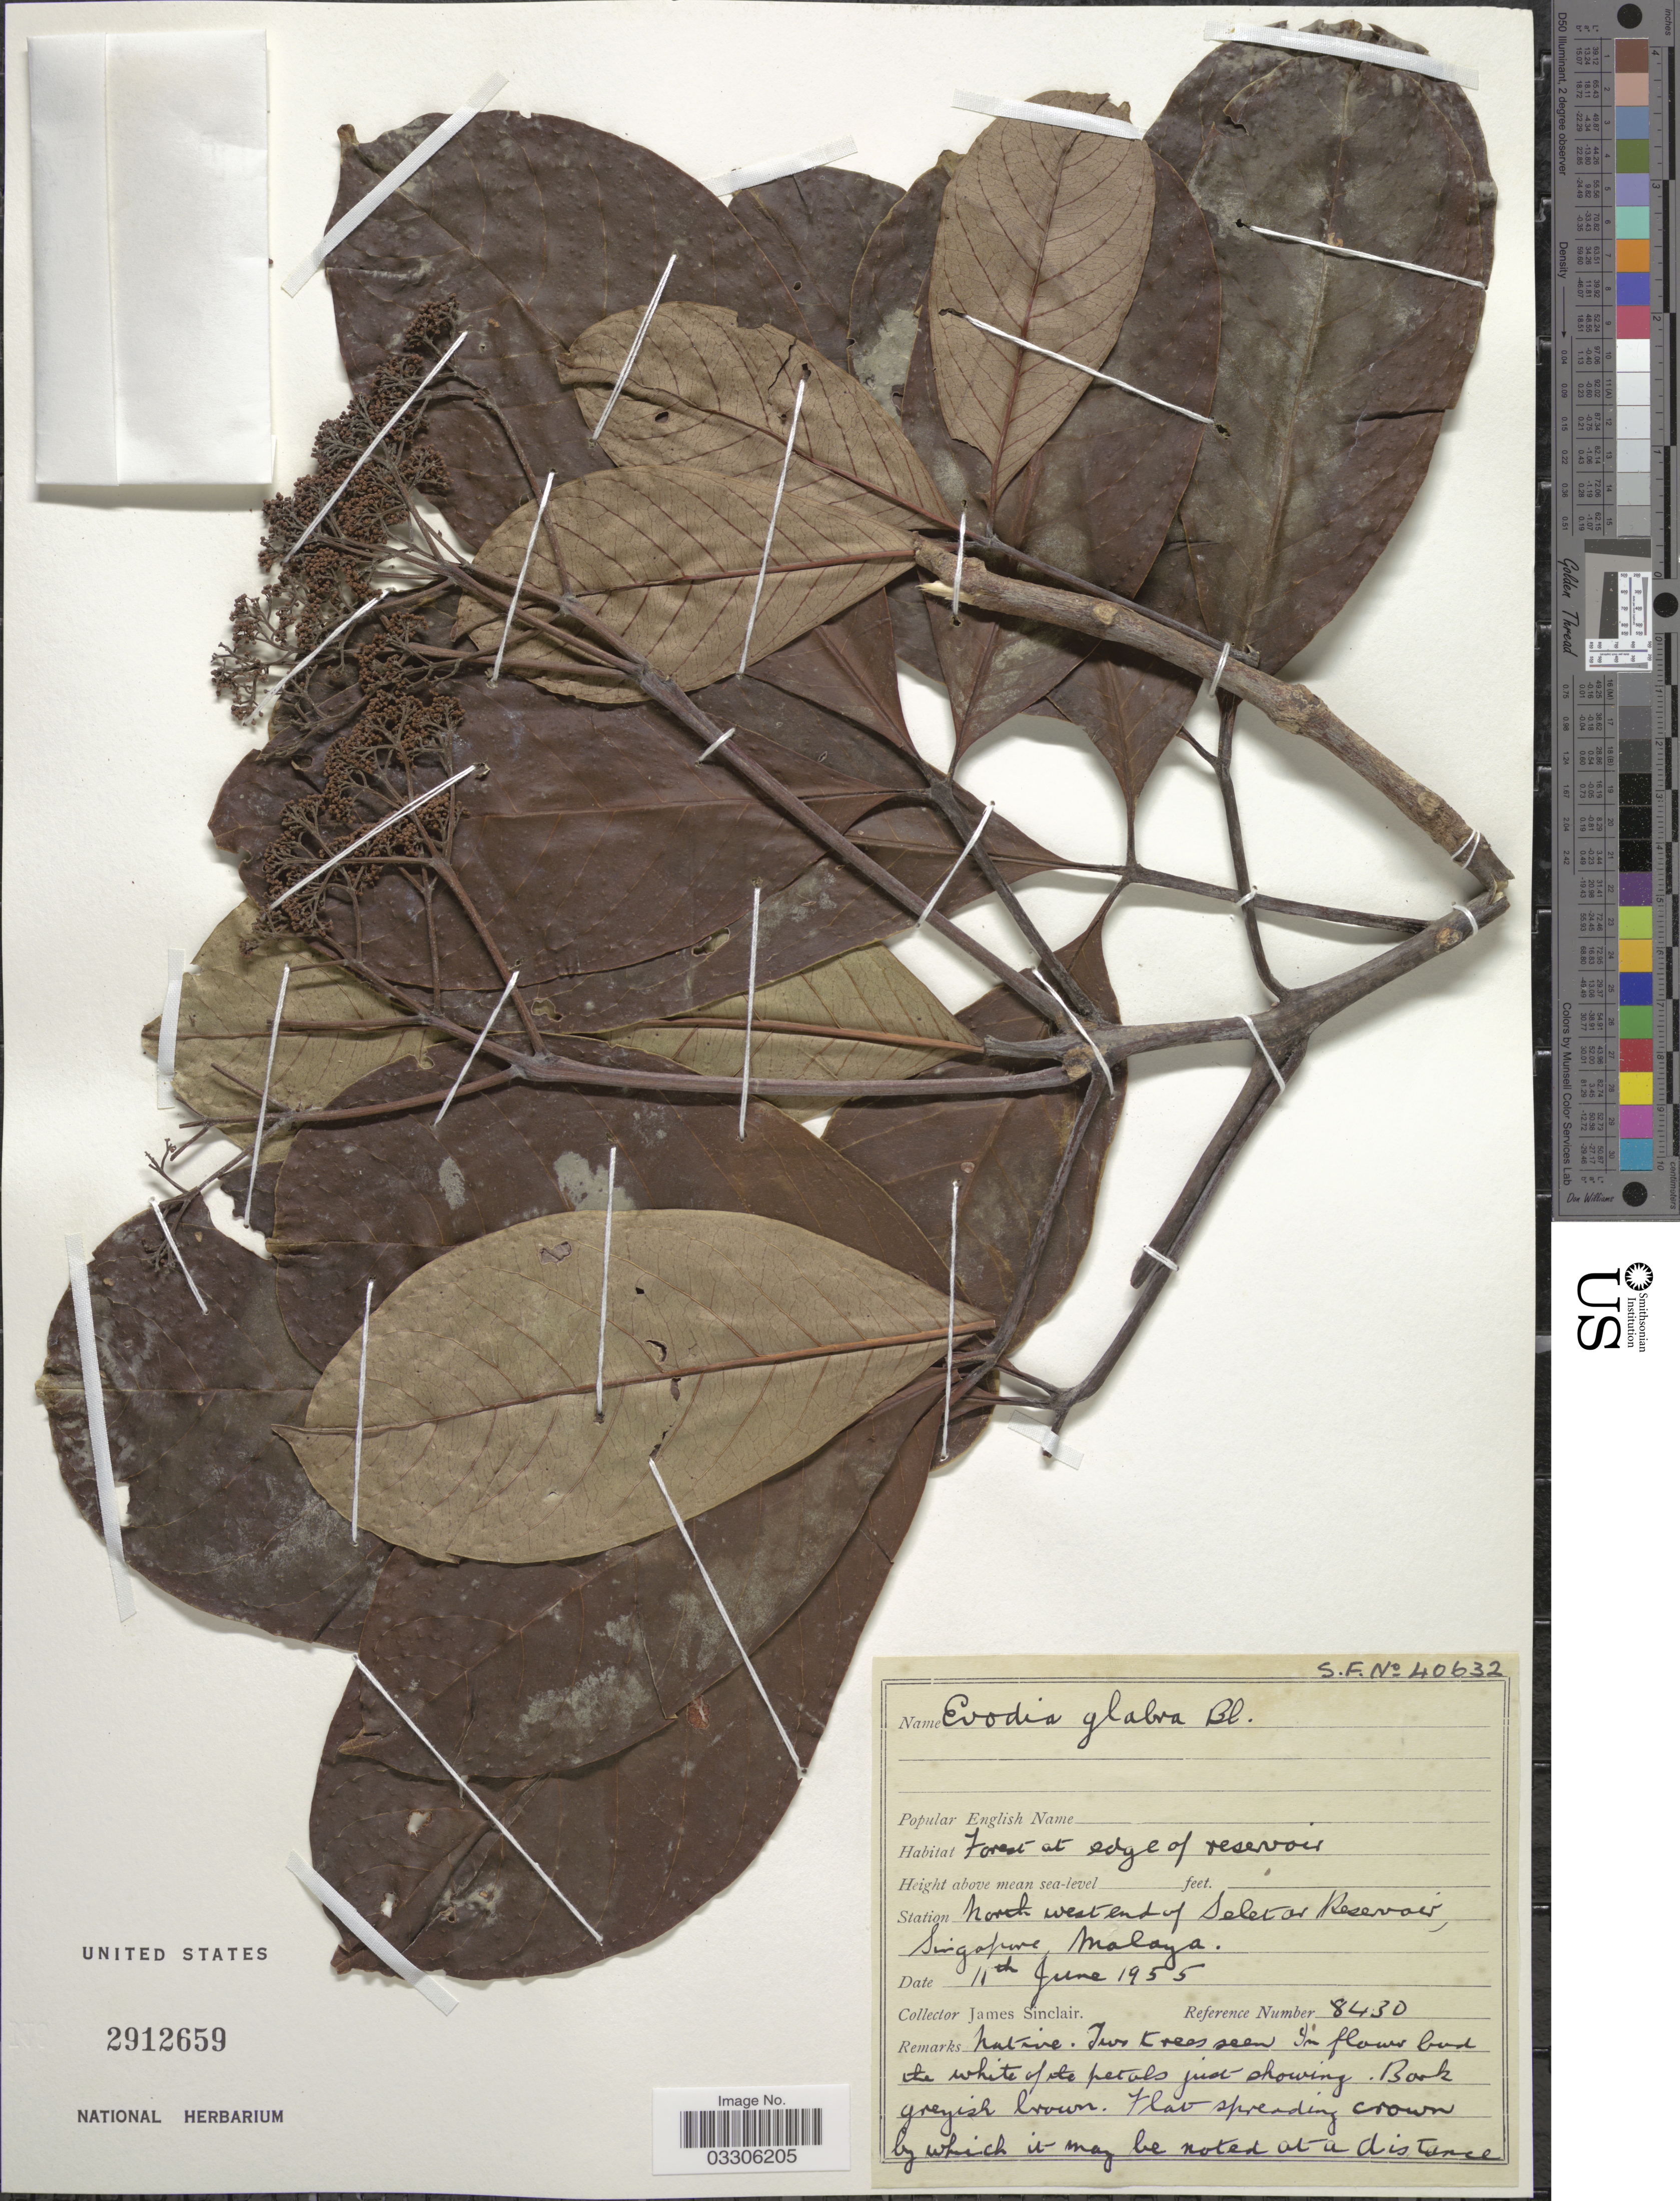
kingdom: Plantae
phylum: Tracheophyta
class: Magnoliopsida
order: Sapindales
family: Rutaceae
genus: Melicope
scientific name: Melicope glabra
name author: (Blume) T.G. Hartley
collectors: J. Sinclair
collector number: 8430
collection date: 1955-06-11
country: Singapore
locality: Station North west end of Seletar Reservoir, Malaya.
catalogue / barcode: US 2912659